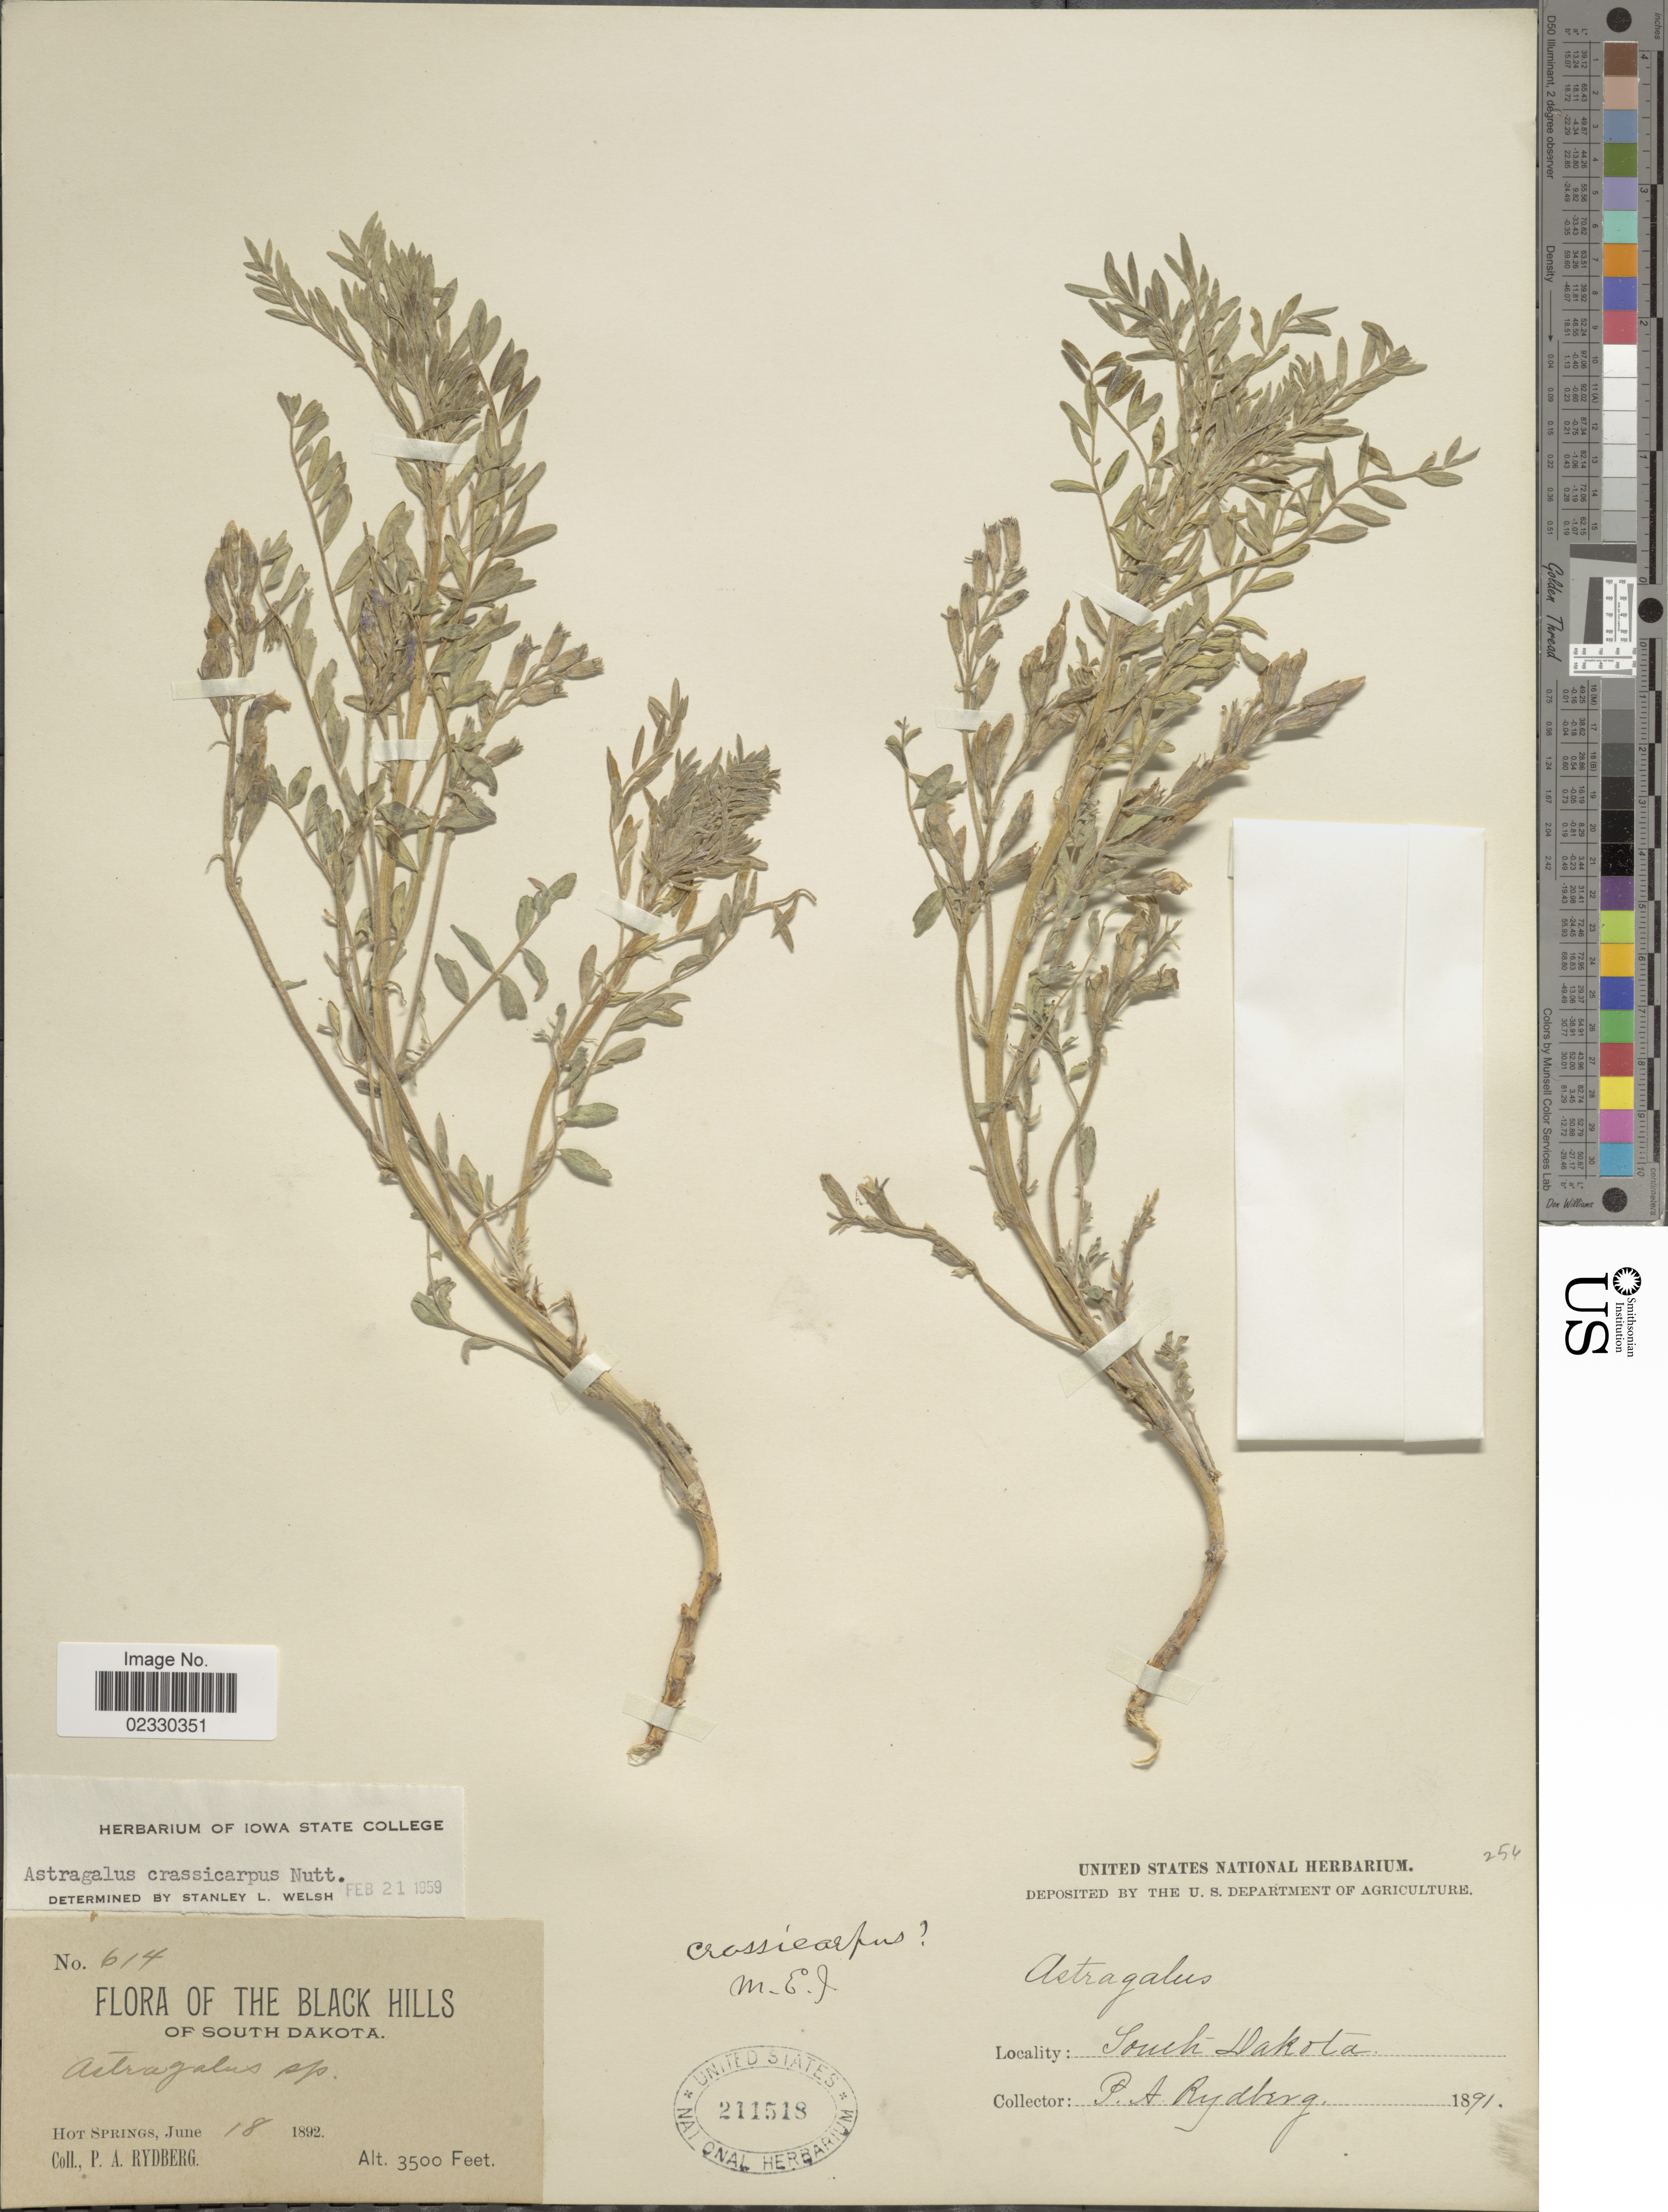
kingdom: Plantae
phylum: Tracheophyta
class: Magnoliopsida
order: Fabales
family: Fabaceae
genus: Astragalus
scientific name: Astragalus crassicarpus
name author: Nutt.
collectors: P. A. Rydberg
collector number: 614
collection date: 1892-06-18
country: United States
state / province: South Dakota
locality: The Black Hills, Hot Springs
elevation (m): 1067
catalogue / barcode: US 211518